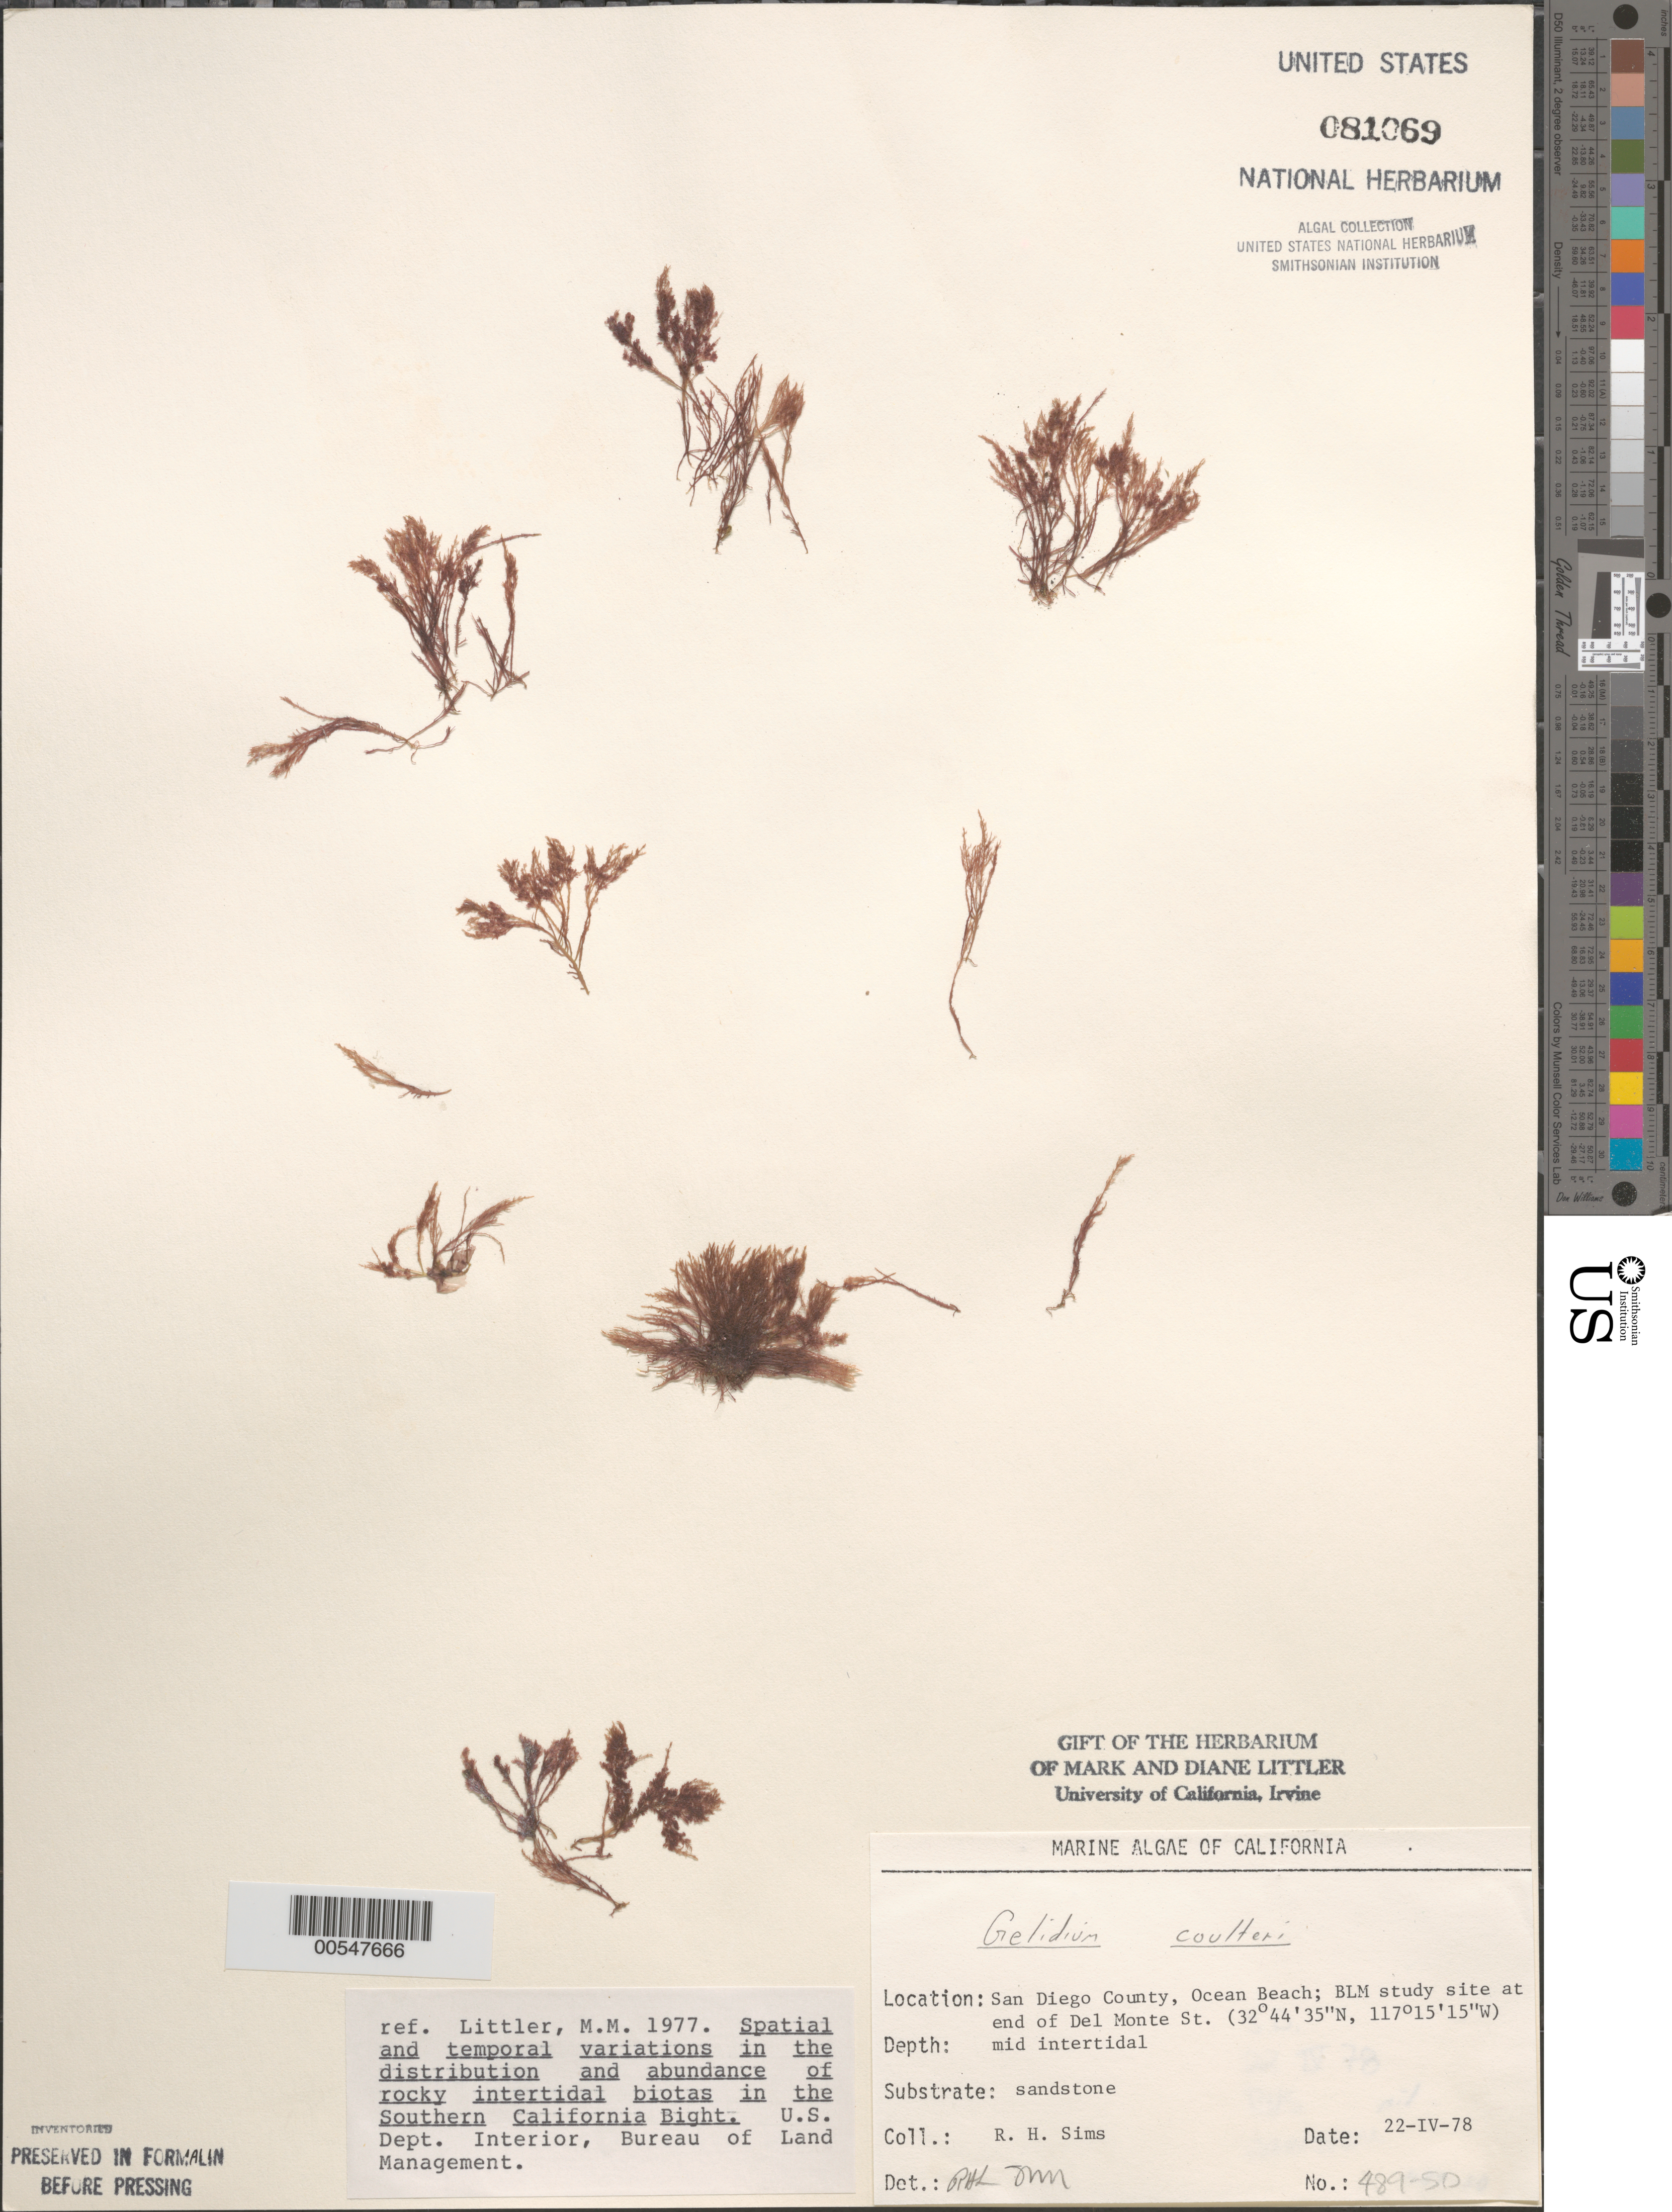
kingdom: Plantae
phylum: Rhodophyta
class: Florideophyceae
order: Gelidiales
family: Gelidiaceae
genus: Gelidium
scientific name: Gelidium coulteri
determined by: Sims, Robert H.; Murray, S. N.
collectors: R. H. Sims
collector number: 489-SD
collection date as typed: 22 Apr 1978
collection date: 1978-04-22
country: United States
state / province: California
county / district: San Diego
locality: End of Del Monte Street, Ocean Beach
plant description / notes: BLM-SOCALBIGHT Rocky Intertidal Survey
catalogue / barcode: US 81069